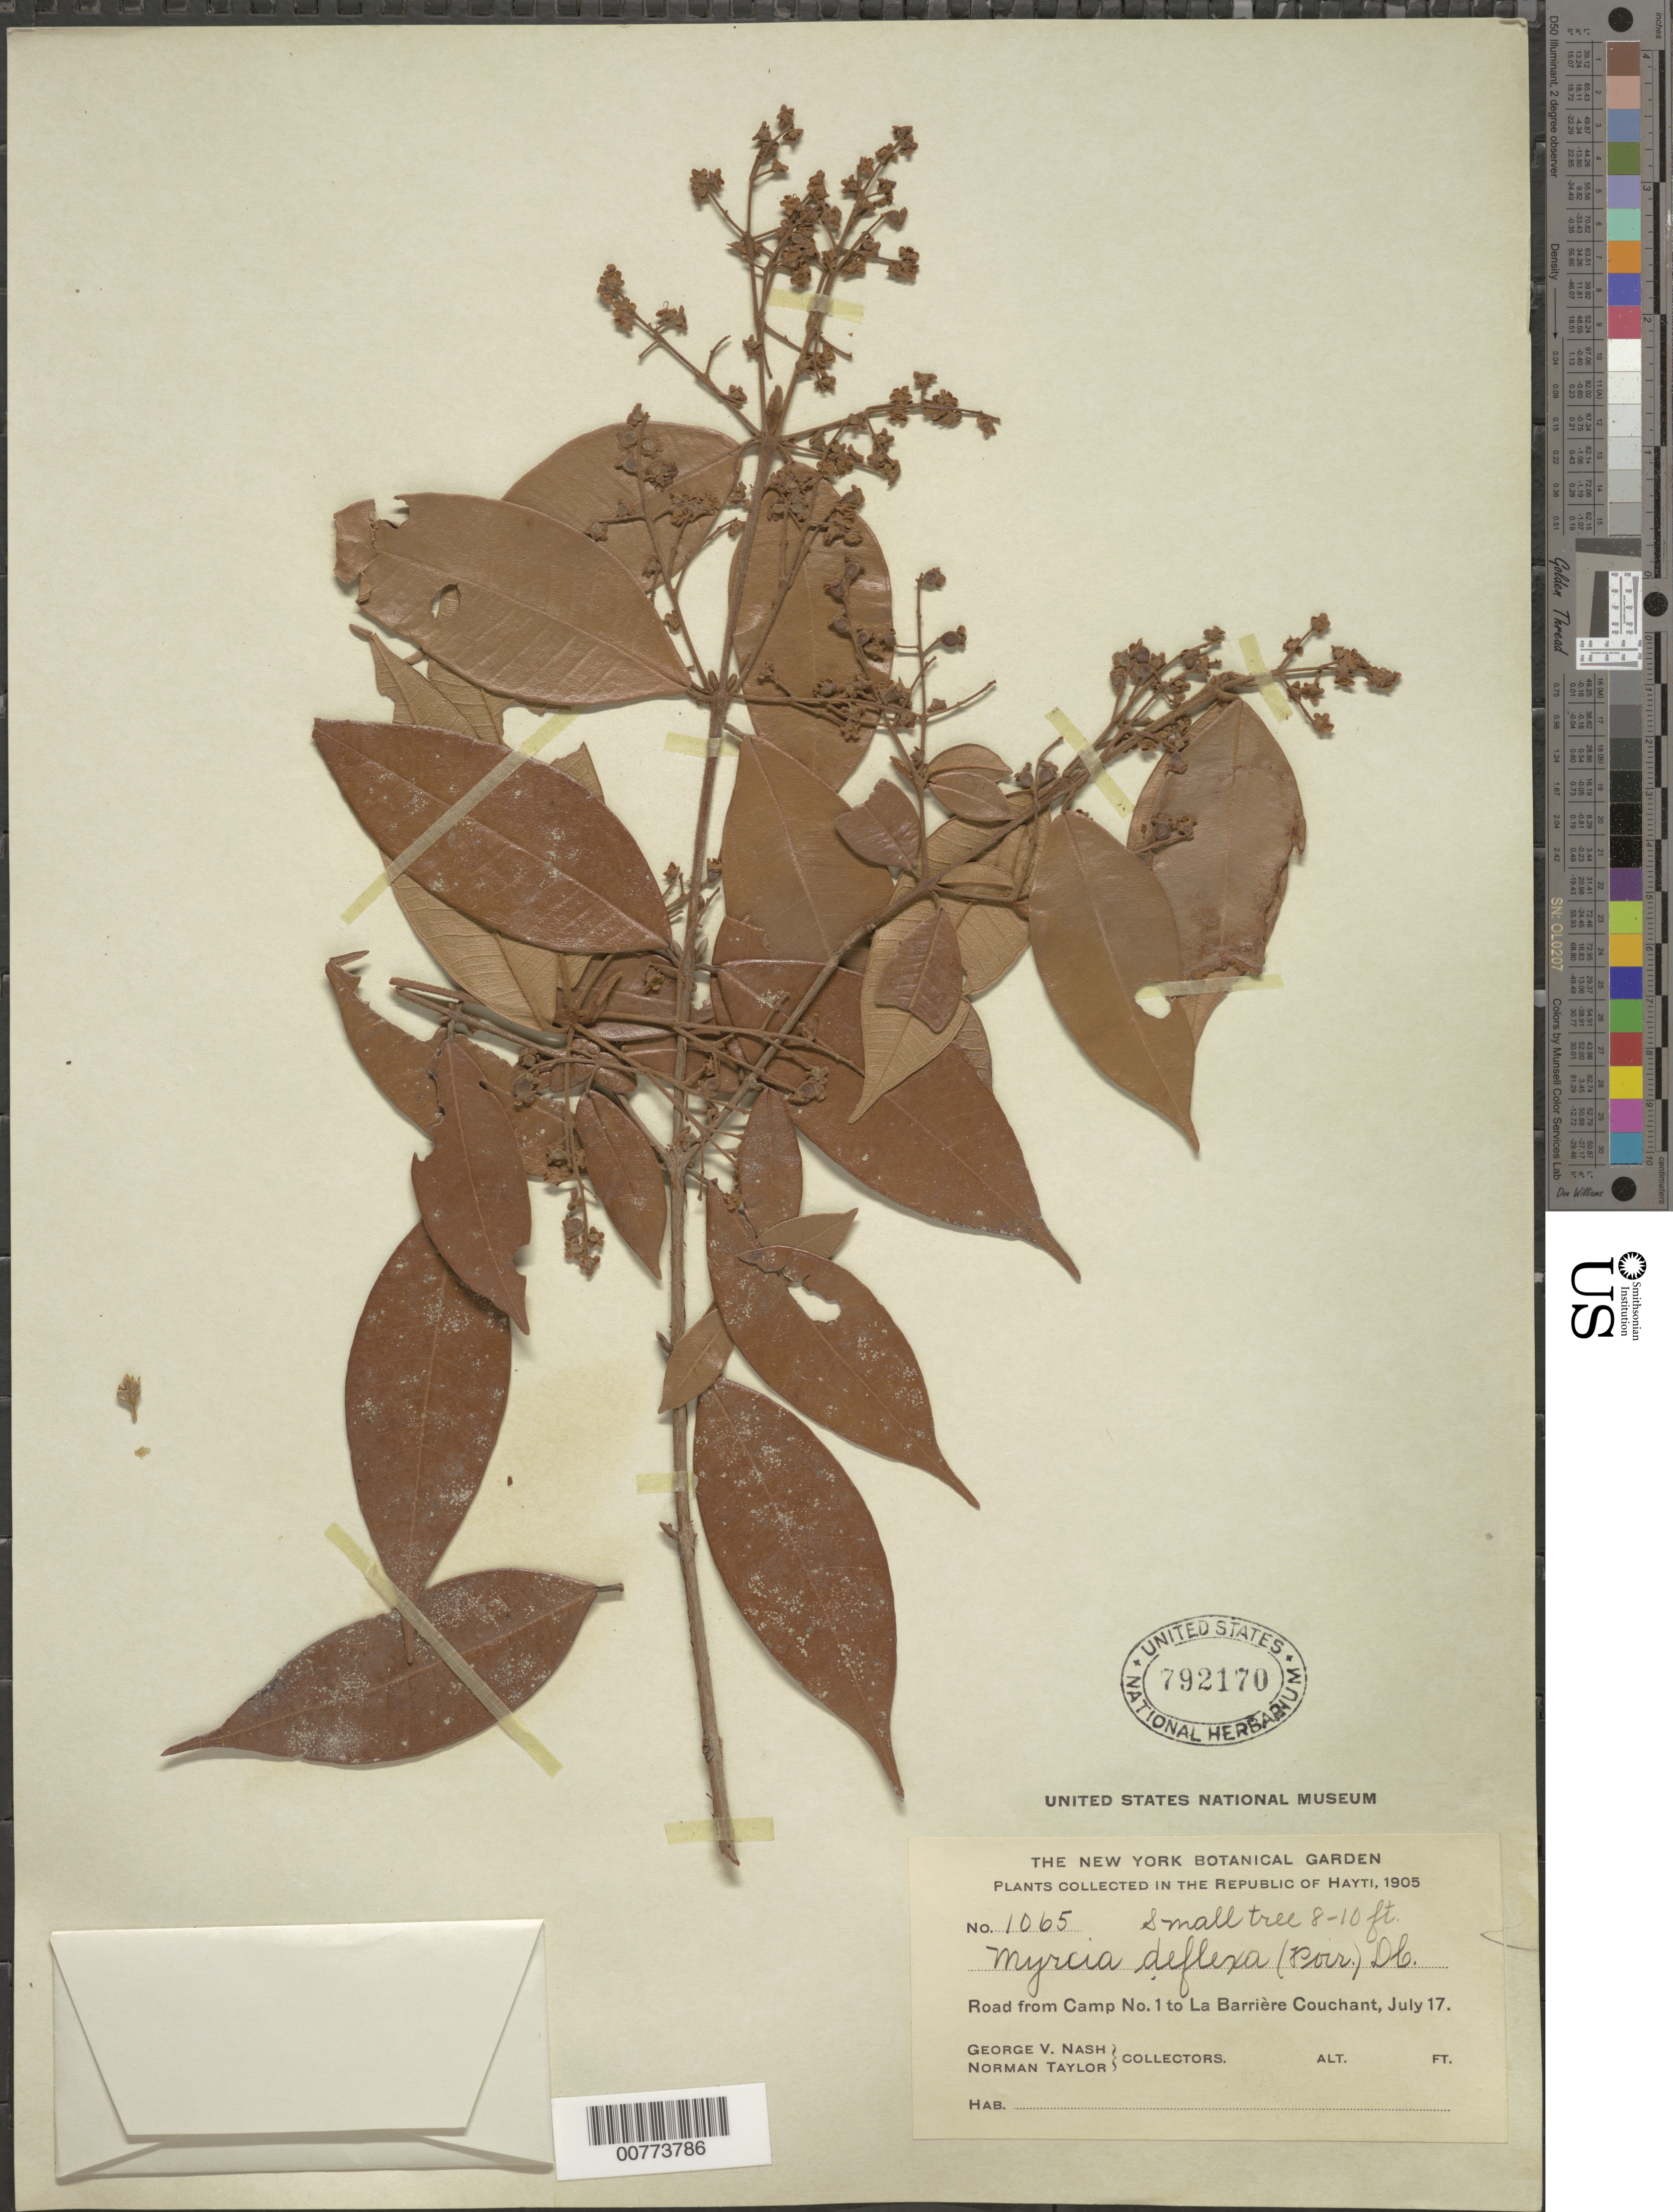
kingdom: Plantae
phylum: Tracheophyta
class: Magnoliopsida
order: Myrtales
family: Myrtaceae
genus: Myrcia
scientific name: Myrcia deflexa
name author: (Poir.) DC.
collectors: G. V. Nash & N. Taylor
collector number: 1065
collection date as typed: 17 Jul 1905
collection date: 1905-07-17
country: Haiti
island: Hispaniola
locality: Road from Camp No. 1 to La Barrière Couchant.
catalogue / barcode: US 792170